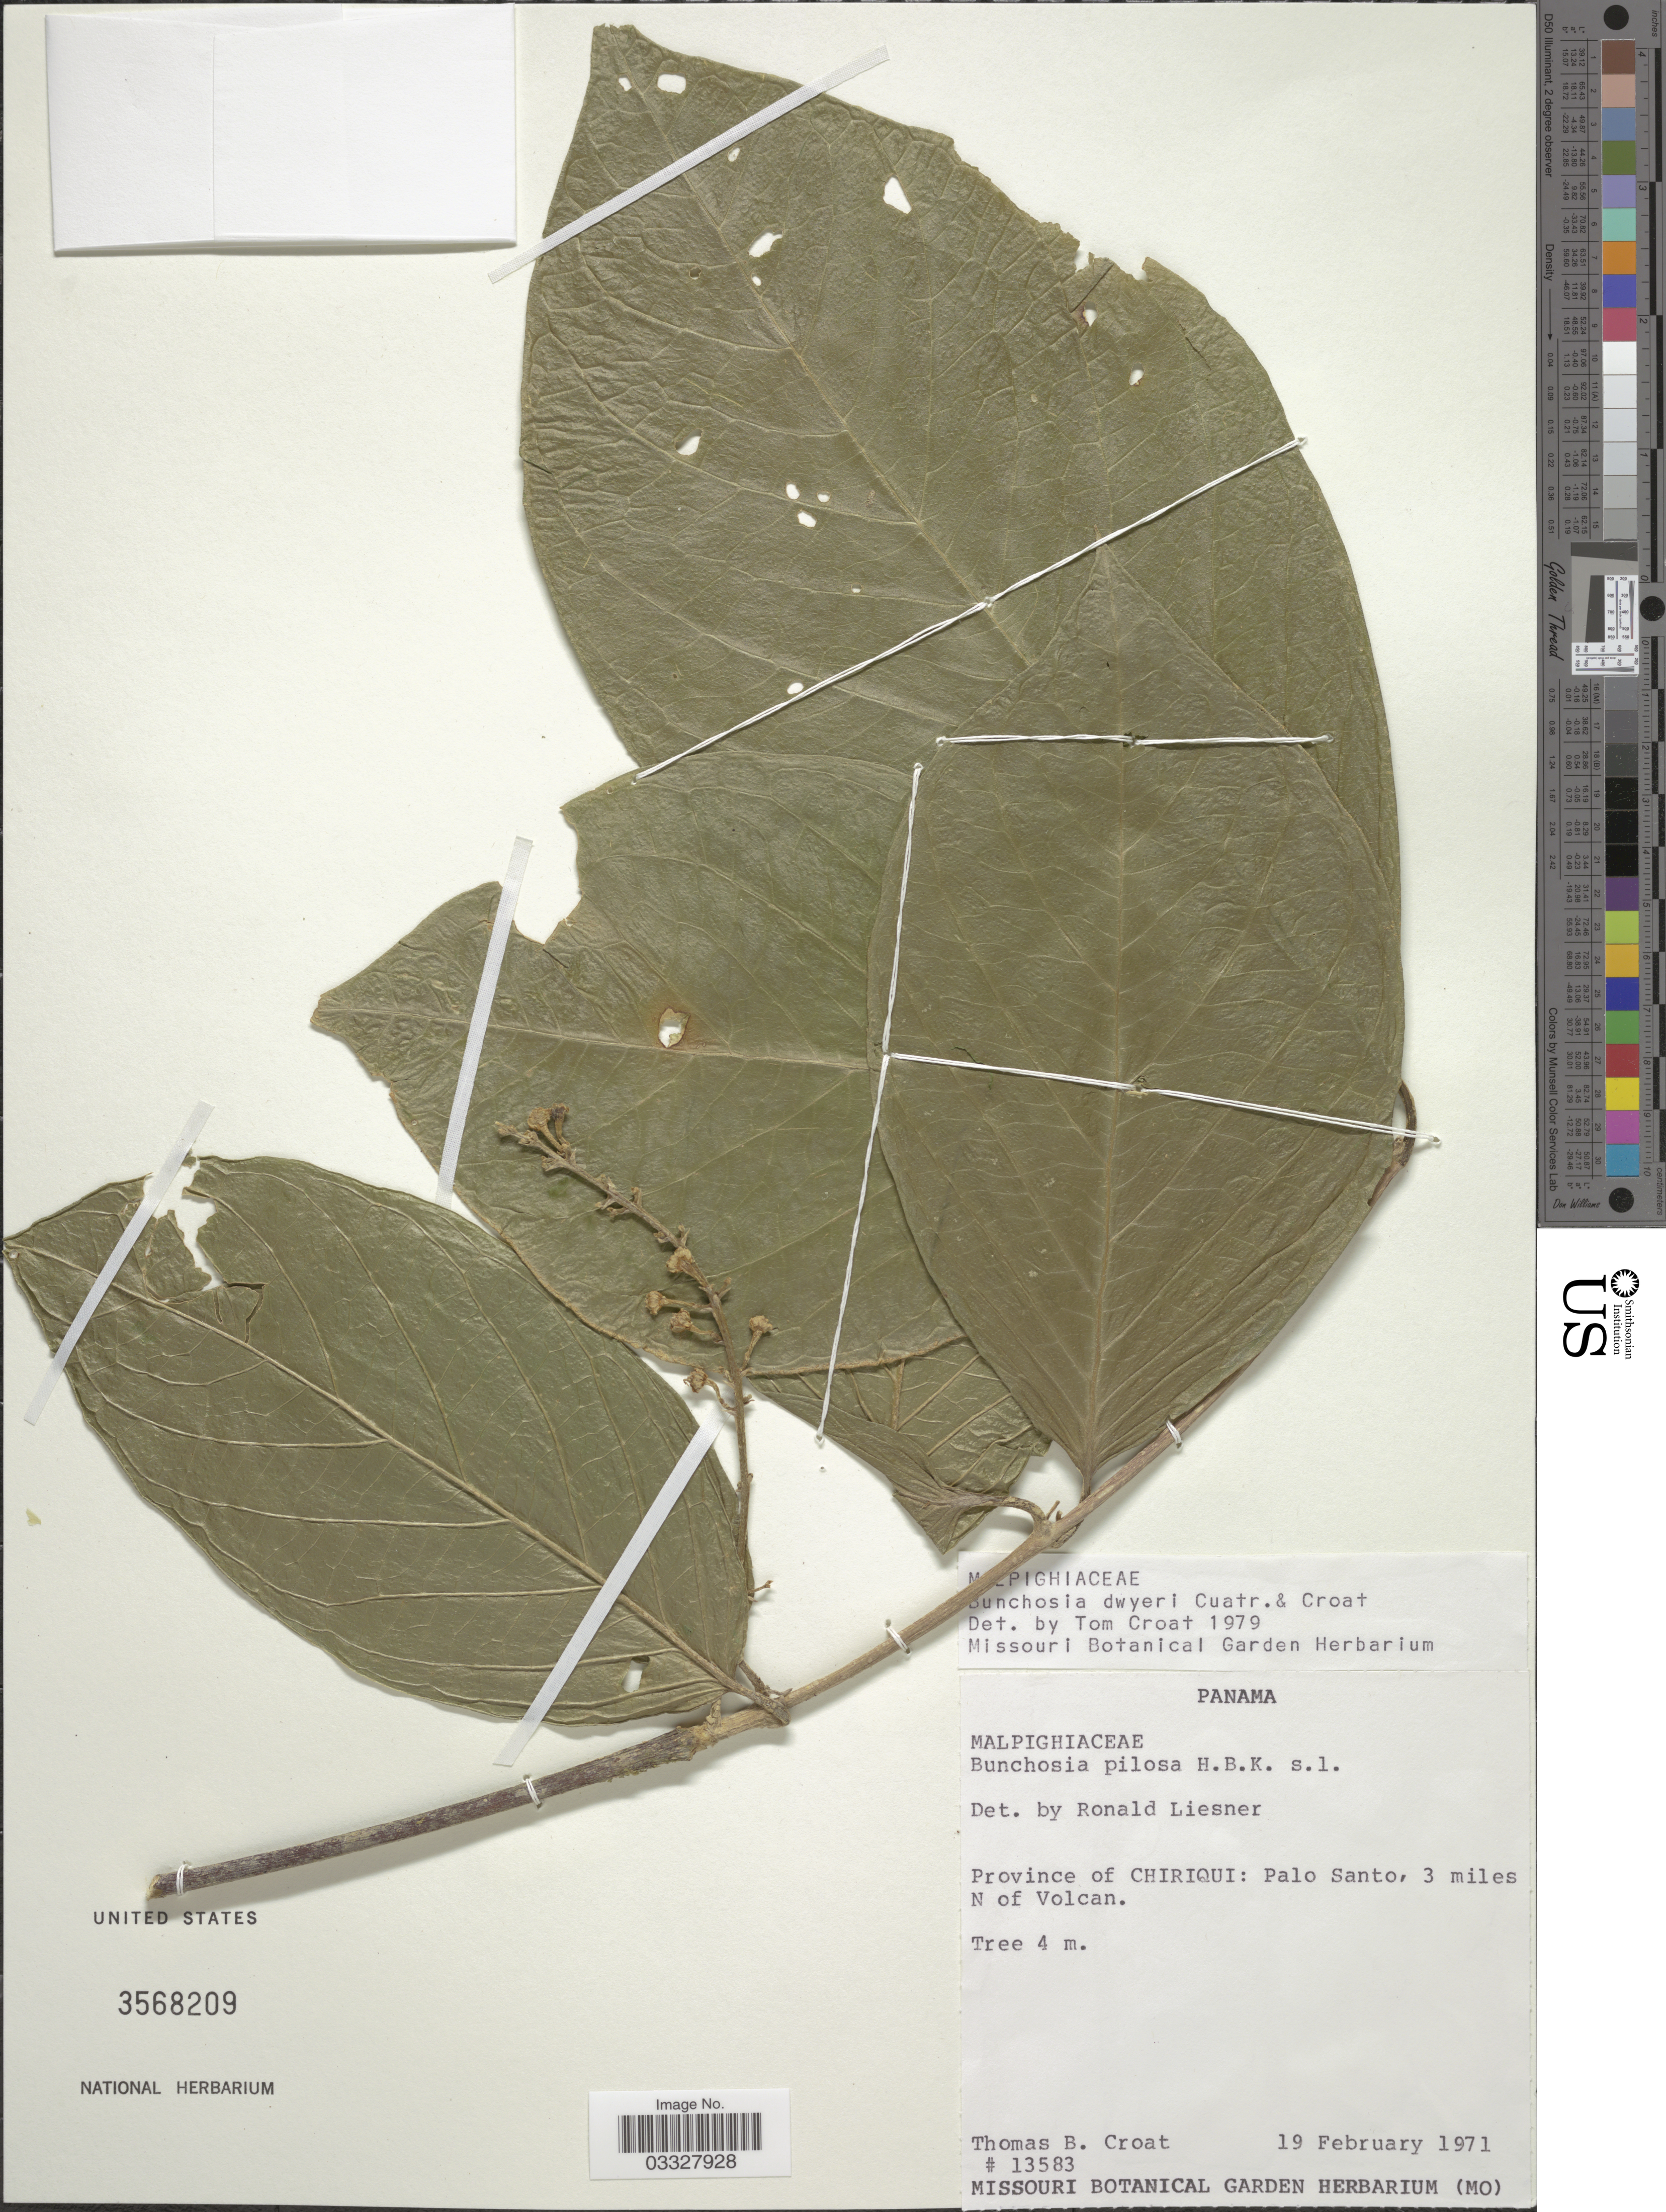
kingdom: Plantae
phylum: Tracheophyta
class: Magnoliopsida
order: Malpighiales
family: Malpighiaceae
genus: Bunchosia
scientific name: Bunchosia dwyeri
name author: Cuatrec. & Croat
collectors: T. B. Croat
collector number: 13583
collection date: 1971-02-19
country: Panama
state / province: Chiriqui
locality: Palo Santo, 3 miles N of Volcan.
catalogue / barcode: US 3568209